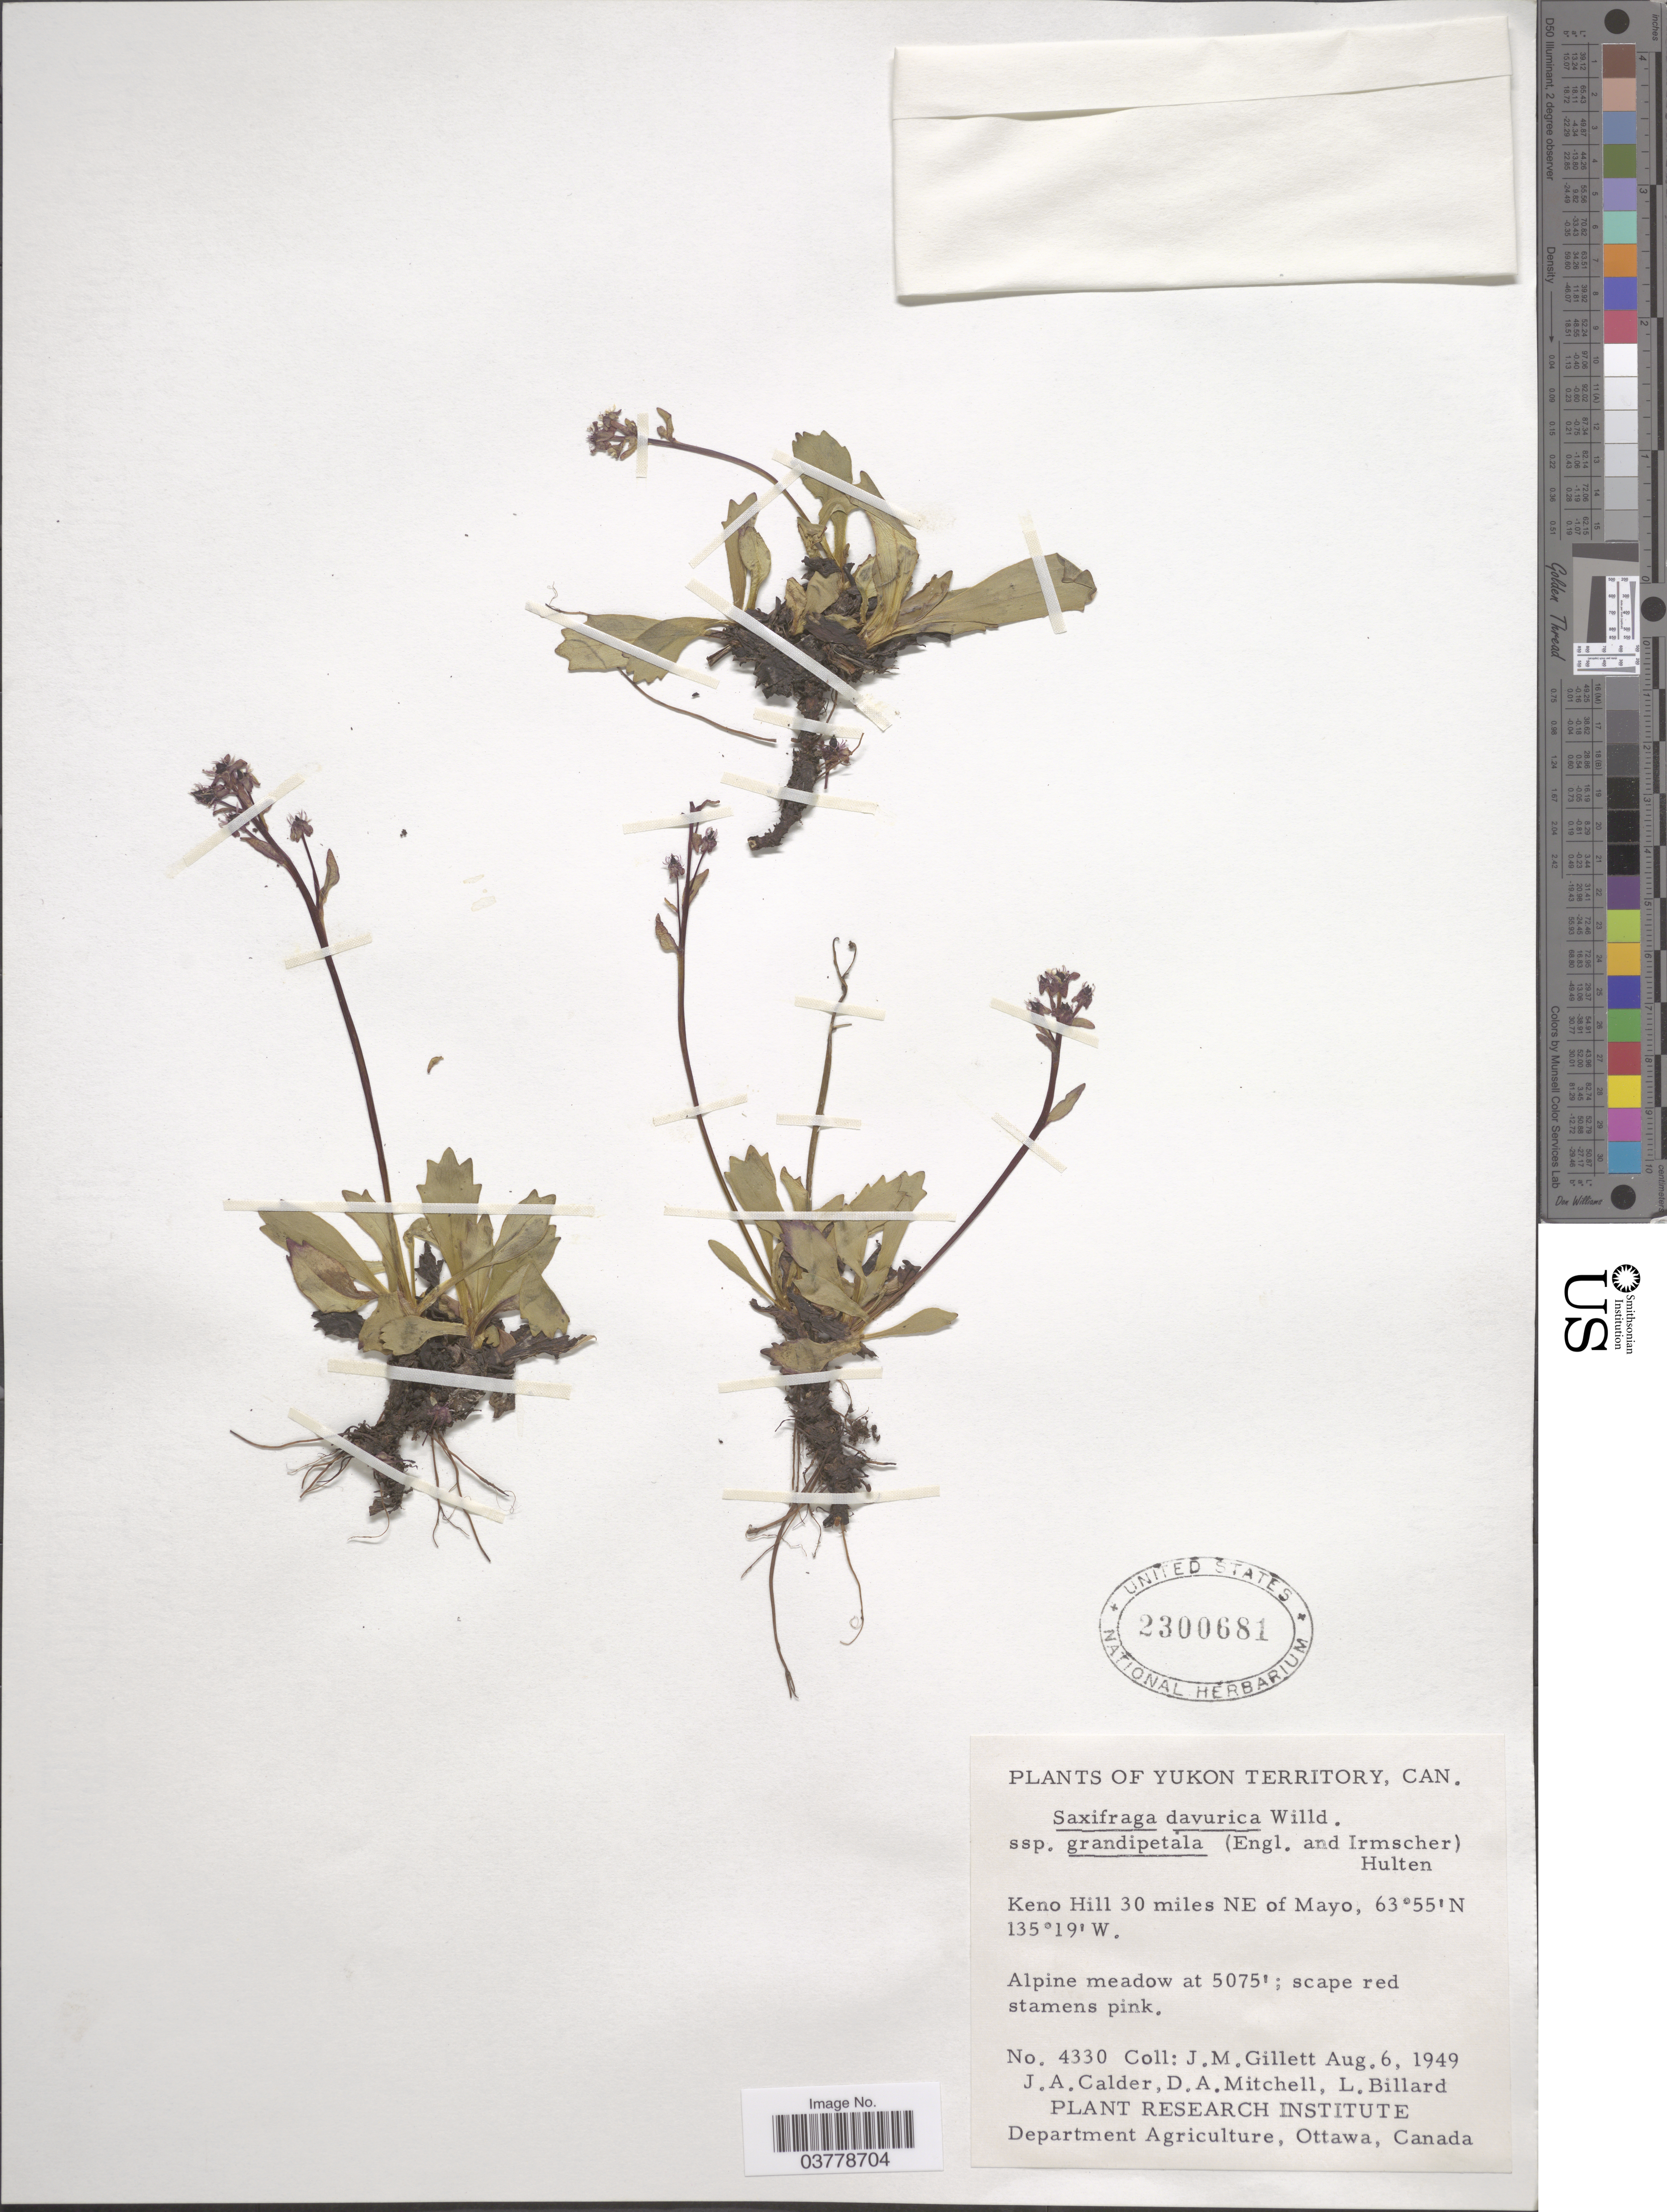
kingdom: Plantae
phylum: Tracheophyta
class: Magnoliopsida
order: Saxifragales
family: Saxifragaceae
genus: Micranthes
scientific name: Micranthes calycina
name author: (Sternb.) Gornall & H. Ohba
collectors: J. M. Gillett, J. A. Calder, D. Mitchell & L. Billard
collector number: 4330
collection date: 1949-08-06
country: Canada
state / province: Yukon Territory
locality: Keno Hill 30 miles NE of Mayo.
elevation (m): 1547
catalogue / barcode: US 2300681